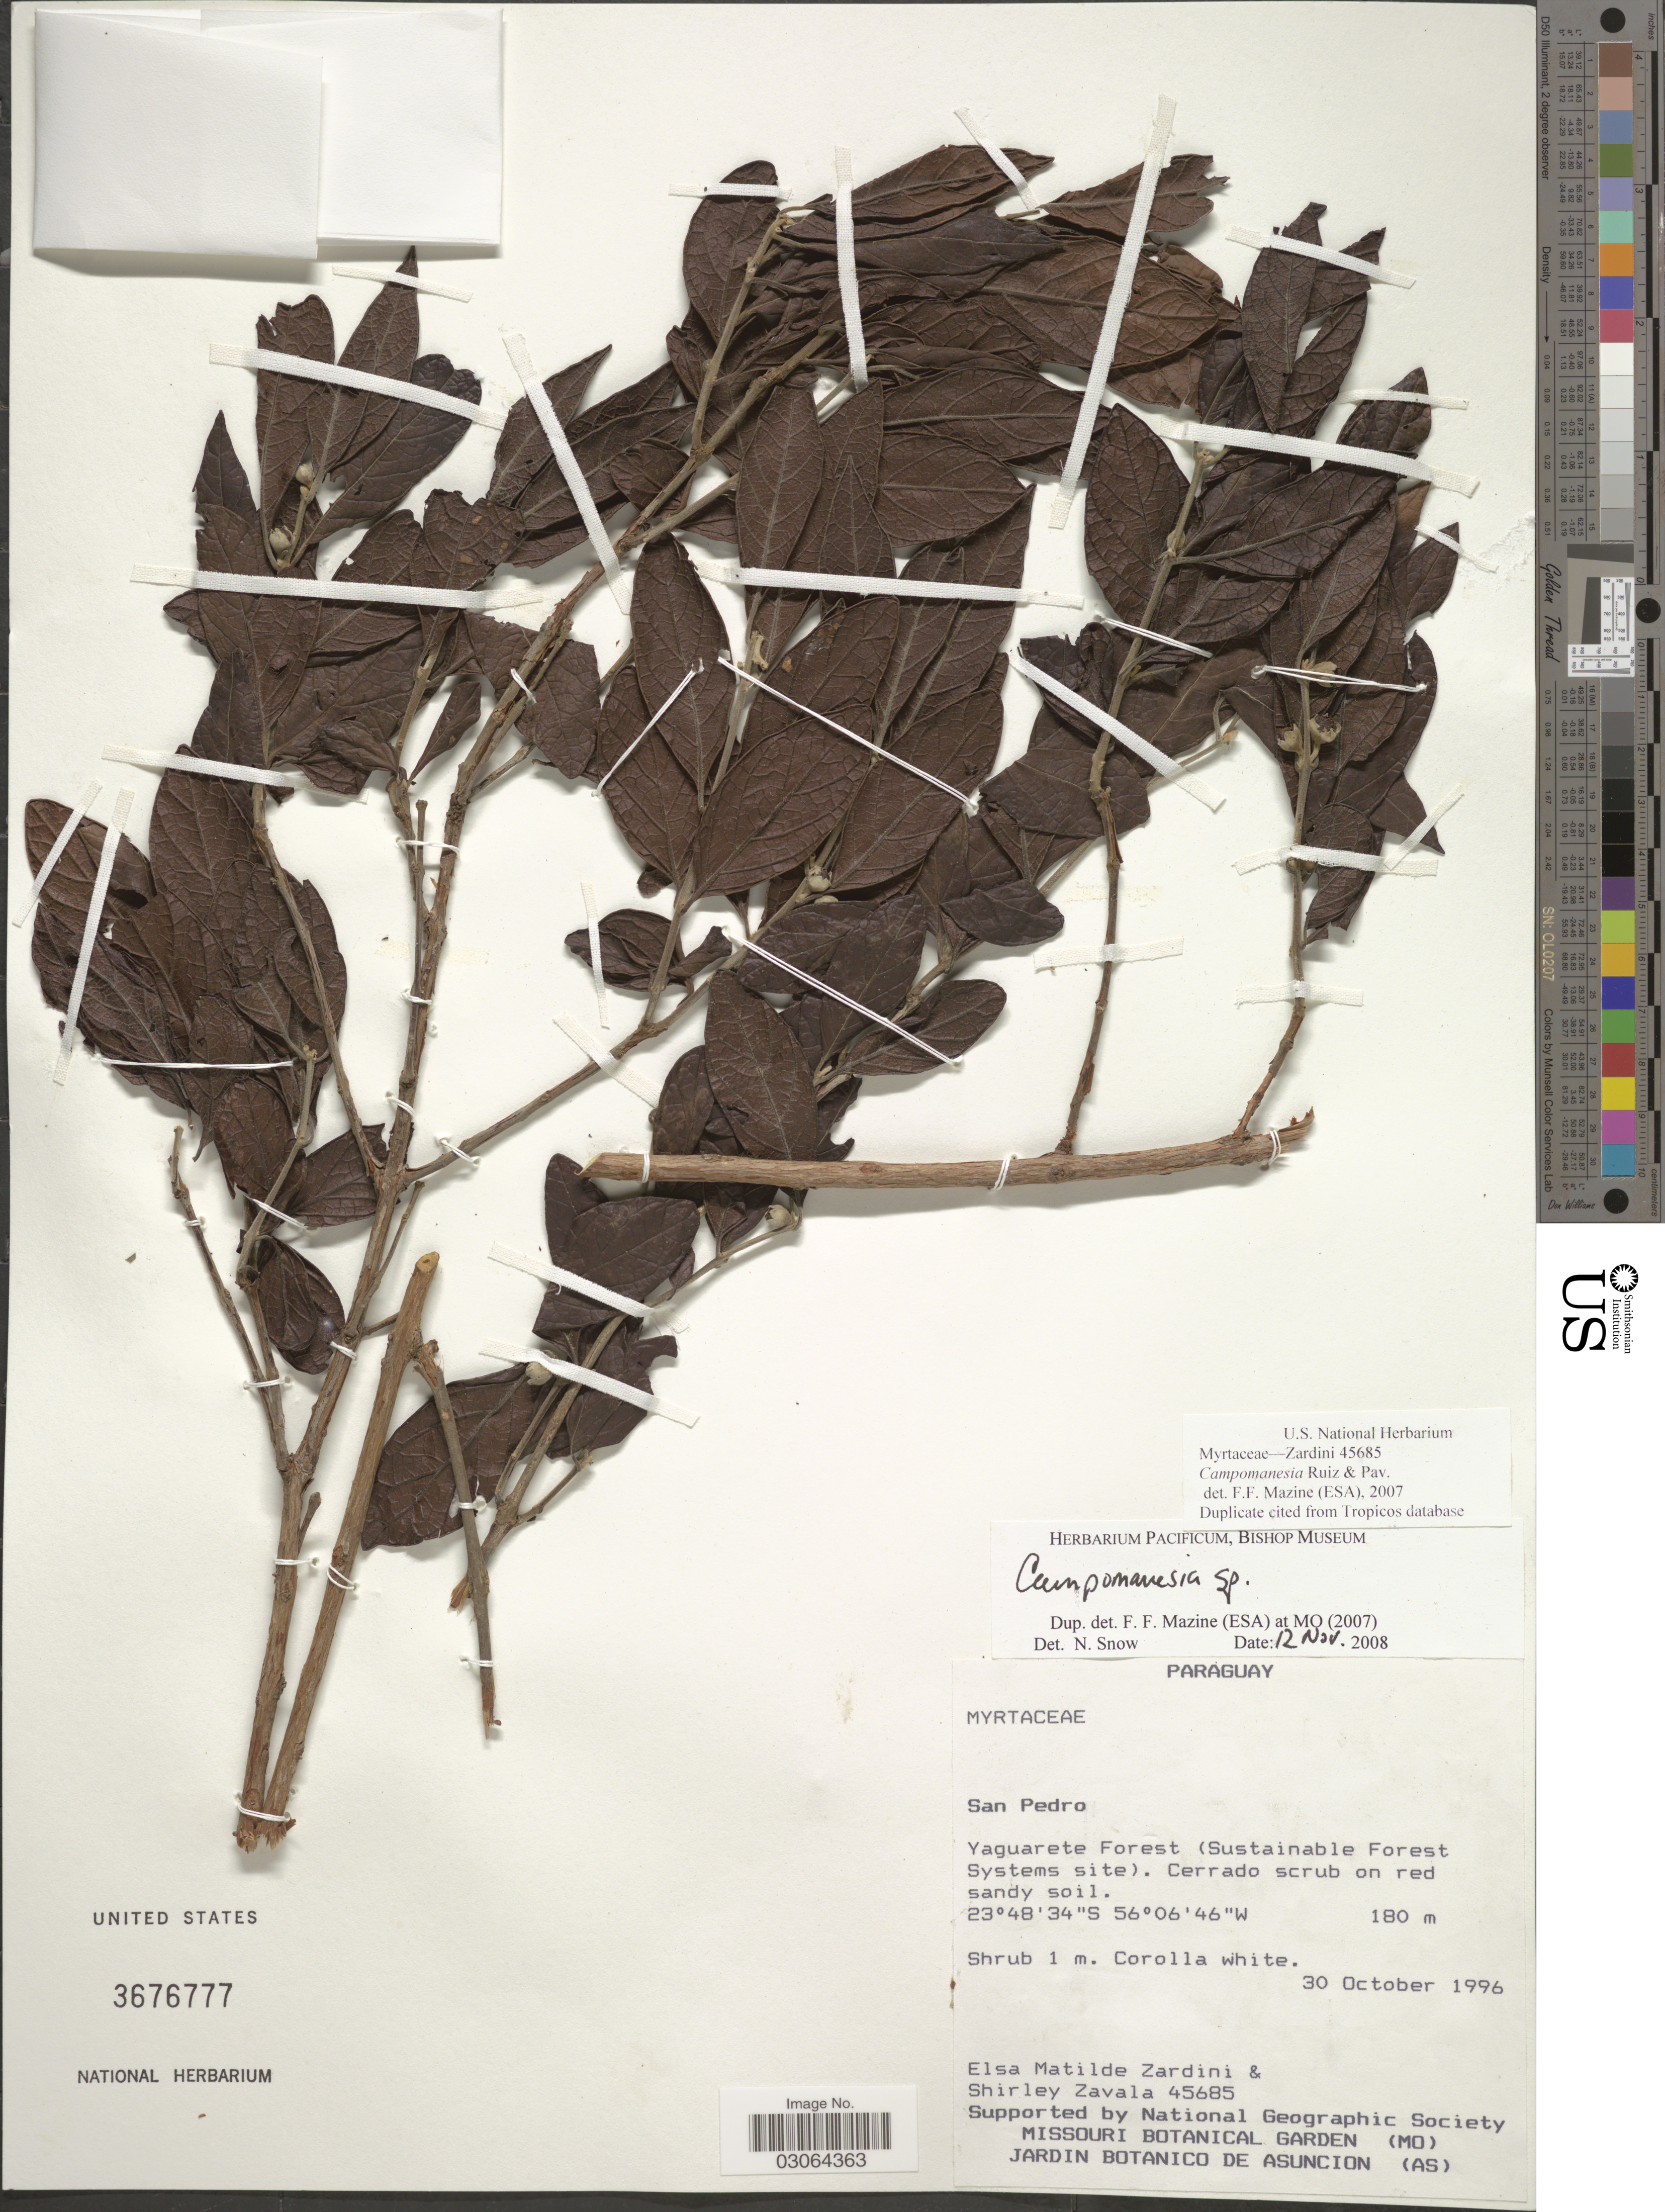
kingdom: Plantae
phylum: Tracheophyta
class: Magnoliopsida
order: Myrtales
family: Myrtaceae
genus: Campomanesia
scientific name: Campomanesia sp.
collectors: E. M. Zardini & S. Zavala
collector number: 45685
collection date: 1996-10-30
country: Paraguay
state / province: San Pedro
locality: Yaguarete Forest (Sustainable Forest Systems site).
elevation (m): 180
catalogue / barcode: US 3676777